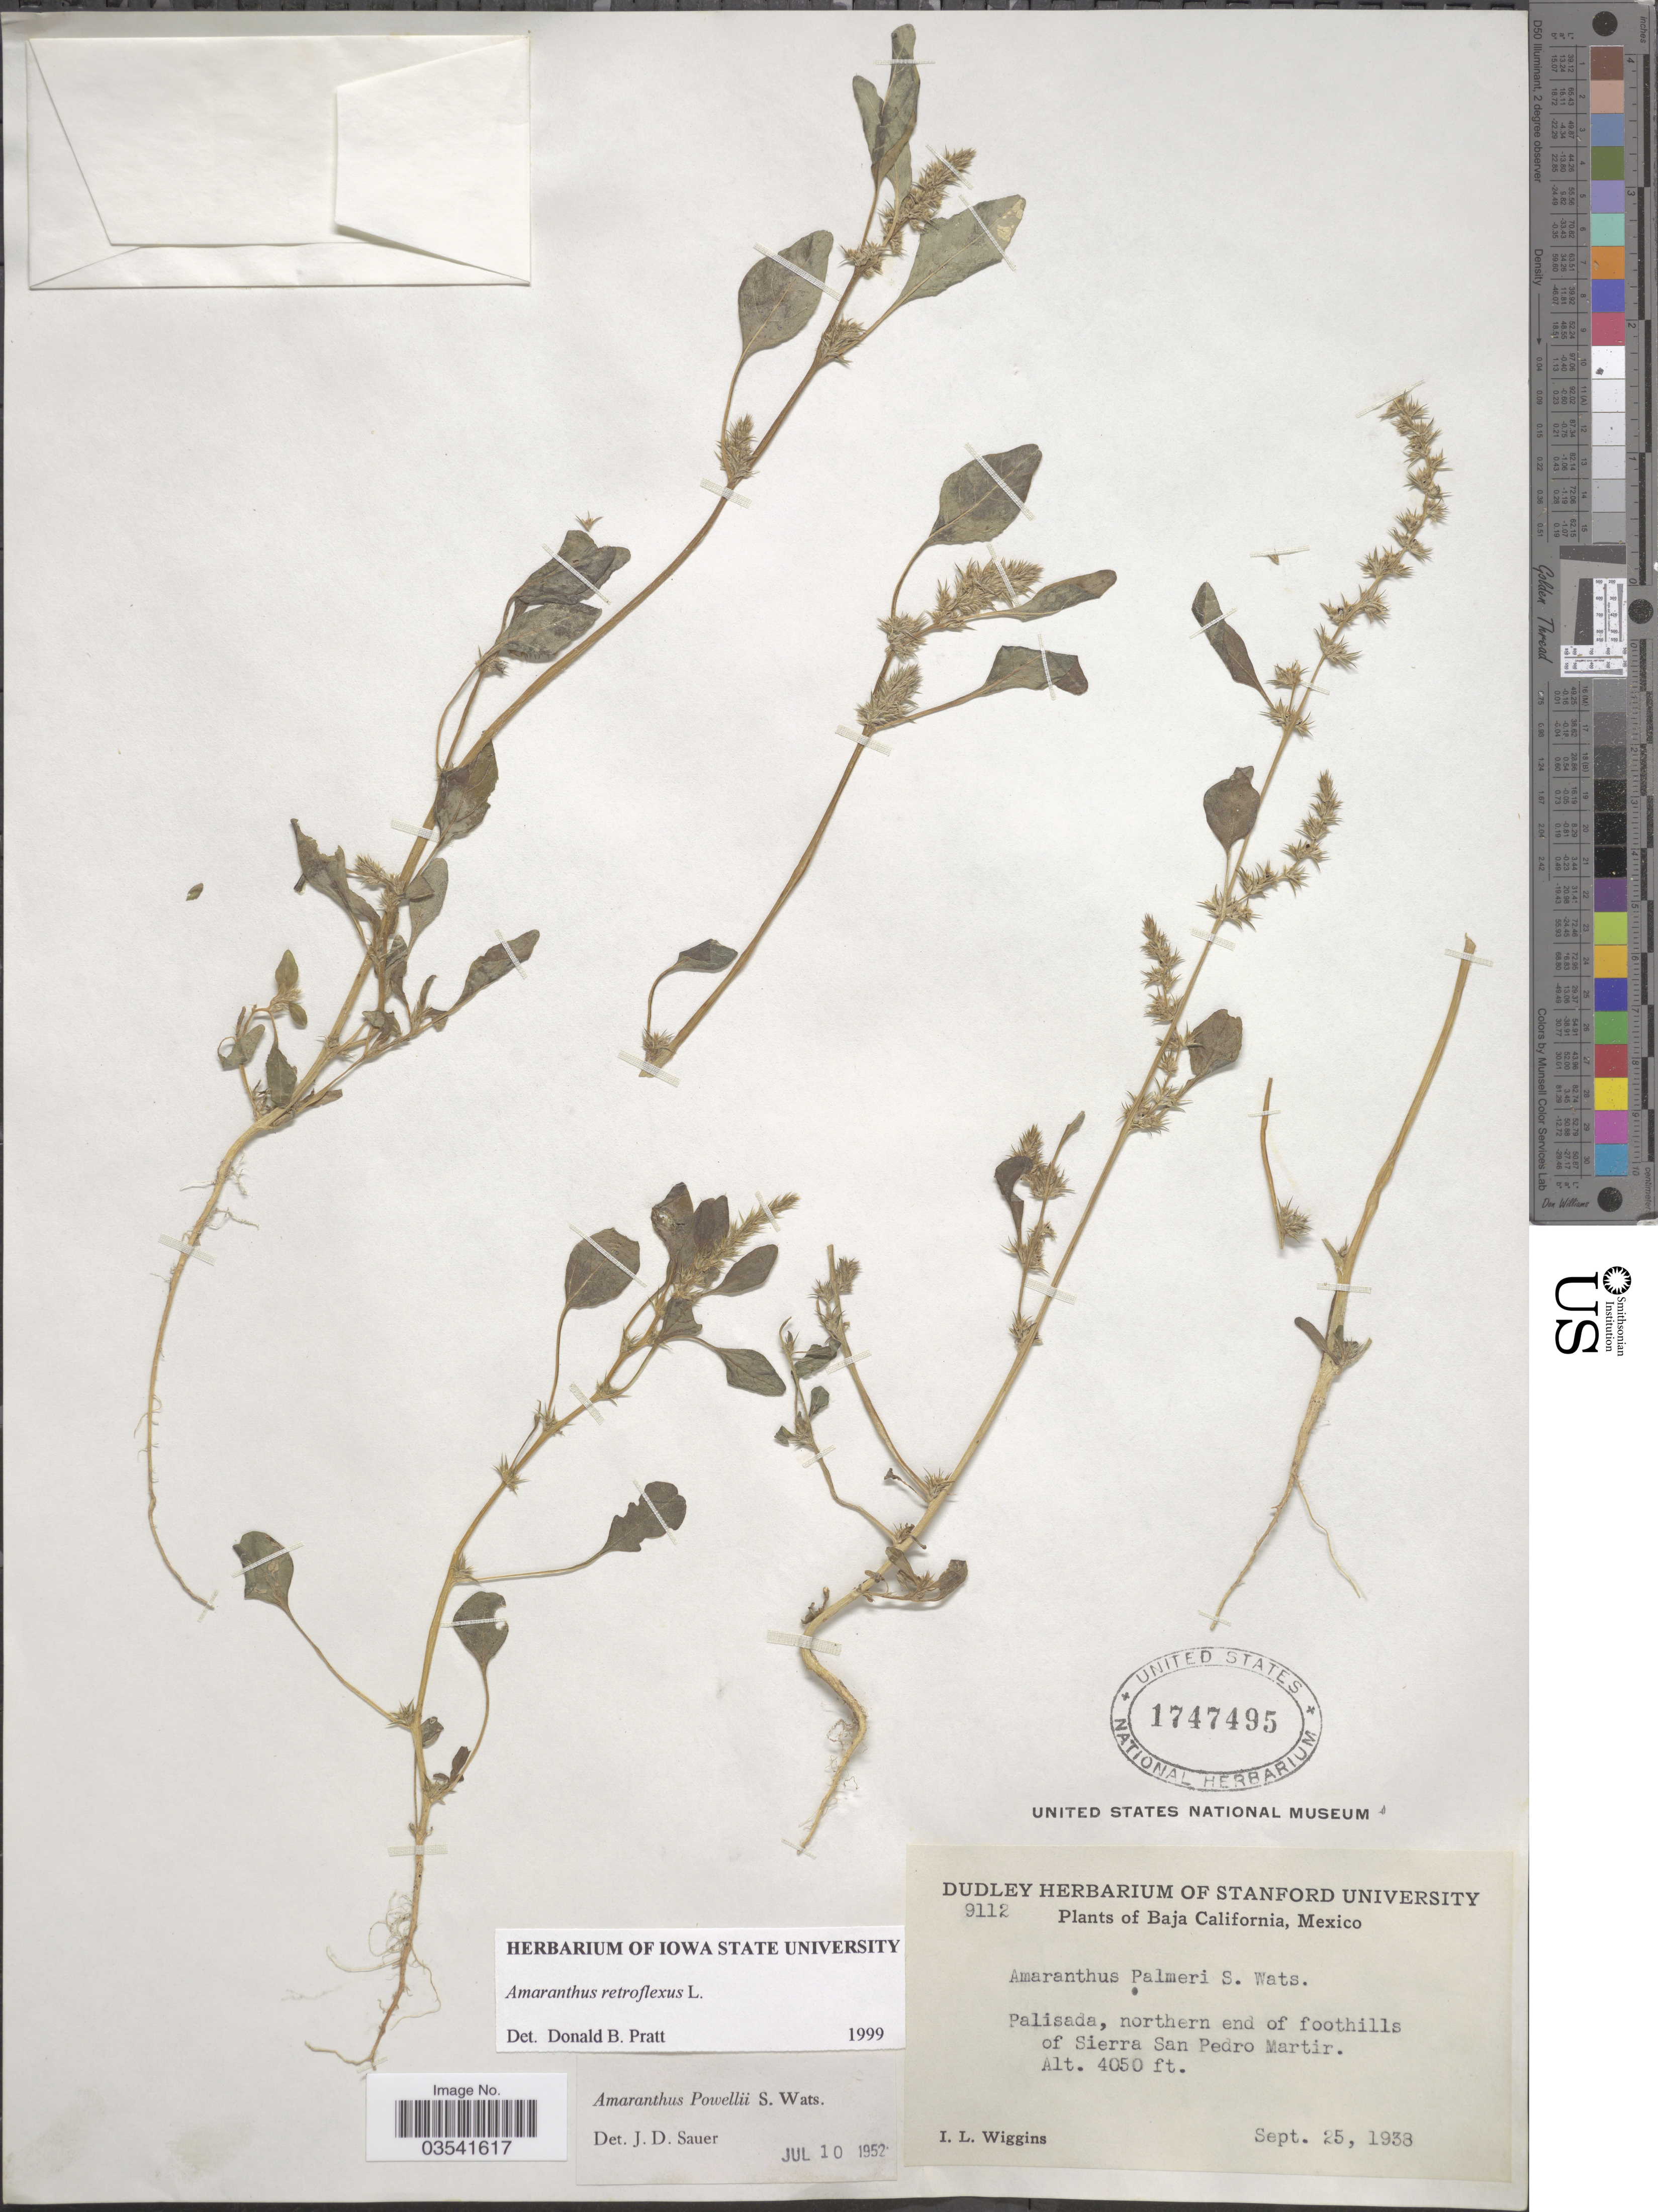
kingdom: Plantae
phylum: Tracheophyta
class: Magnoliopsida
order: Caryophyllales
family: Amaranthaceae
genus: Amaranthus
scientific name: Amaranthus retroflexus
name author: L.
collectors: I. L. Wiggins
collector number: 9112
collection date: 1938-09-25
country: Mexico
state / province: Baja California Norte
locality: Palisada, northern end of foothills of Sierra San Pedro Martir.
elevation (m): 1234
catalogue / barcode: US 1747495